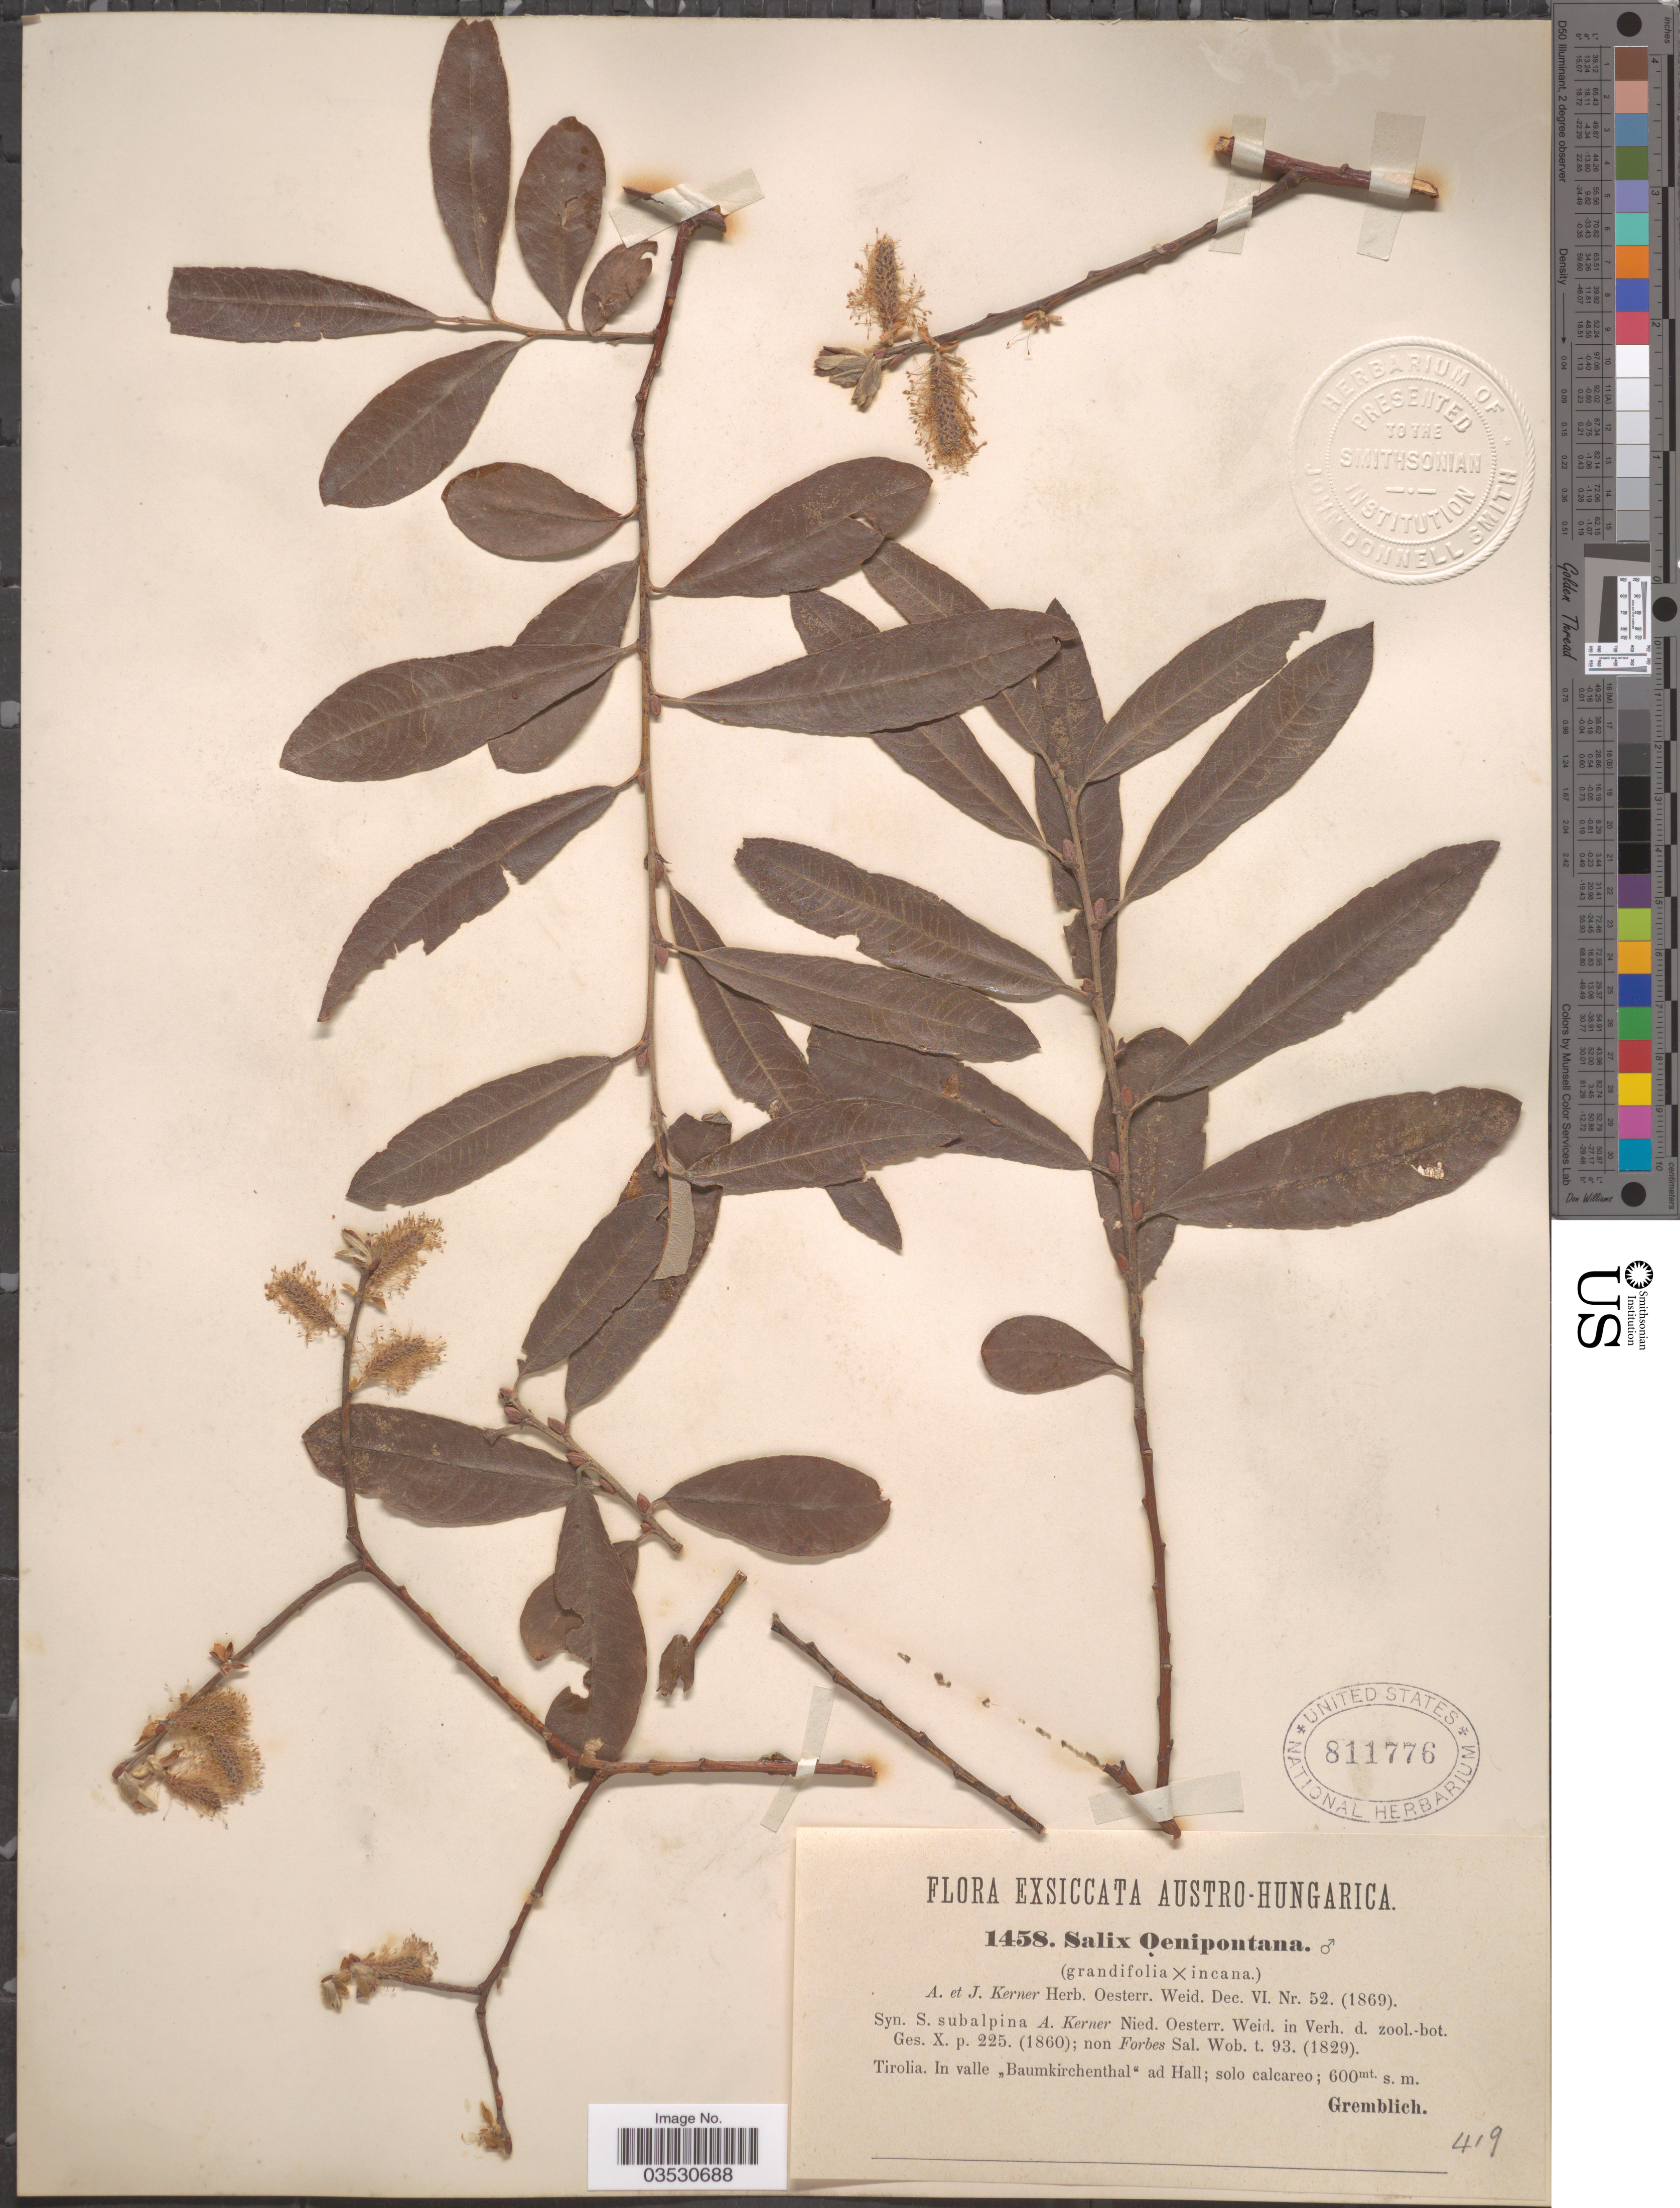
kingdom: Plantae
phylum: Tracheophyta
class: Magnoliopsida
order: Malpighiales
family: Salicaceae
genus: Salix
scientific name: Salix x oenipontana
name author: A. Kern. & Jos. Kern.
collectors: -. Gremblich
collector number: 1458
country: Austria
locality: Austro-Hungarica. Tirolia. In valle "Baumkirchenthal" ad Hall.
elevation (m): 600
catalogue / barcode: US 811776